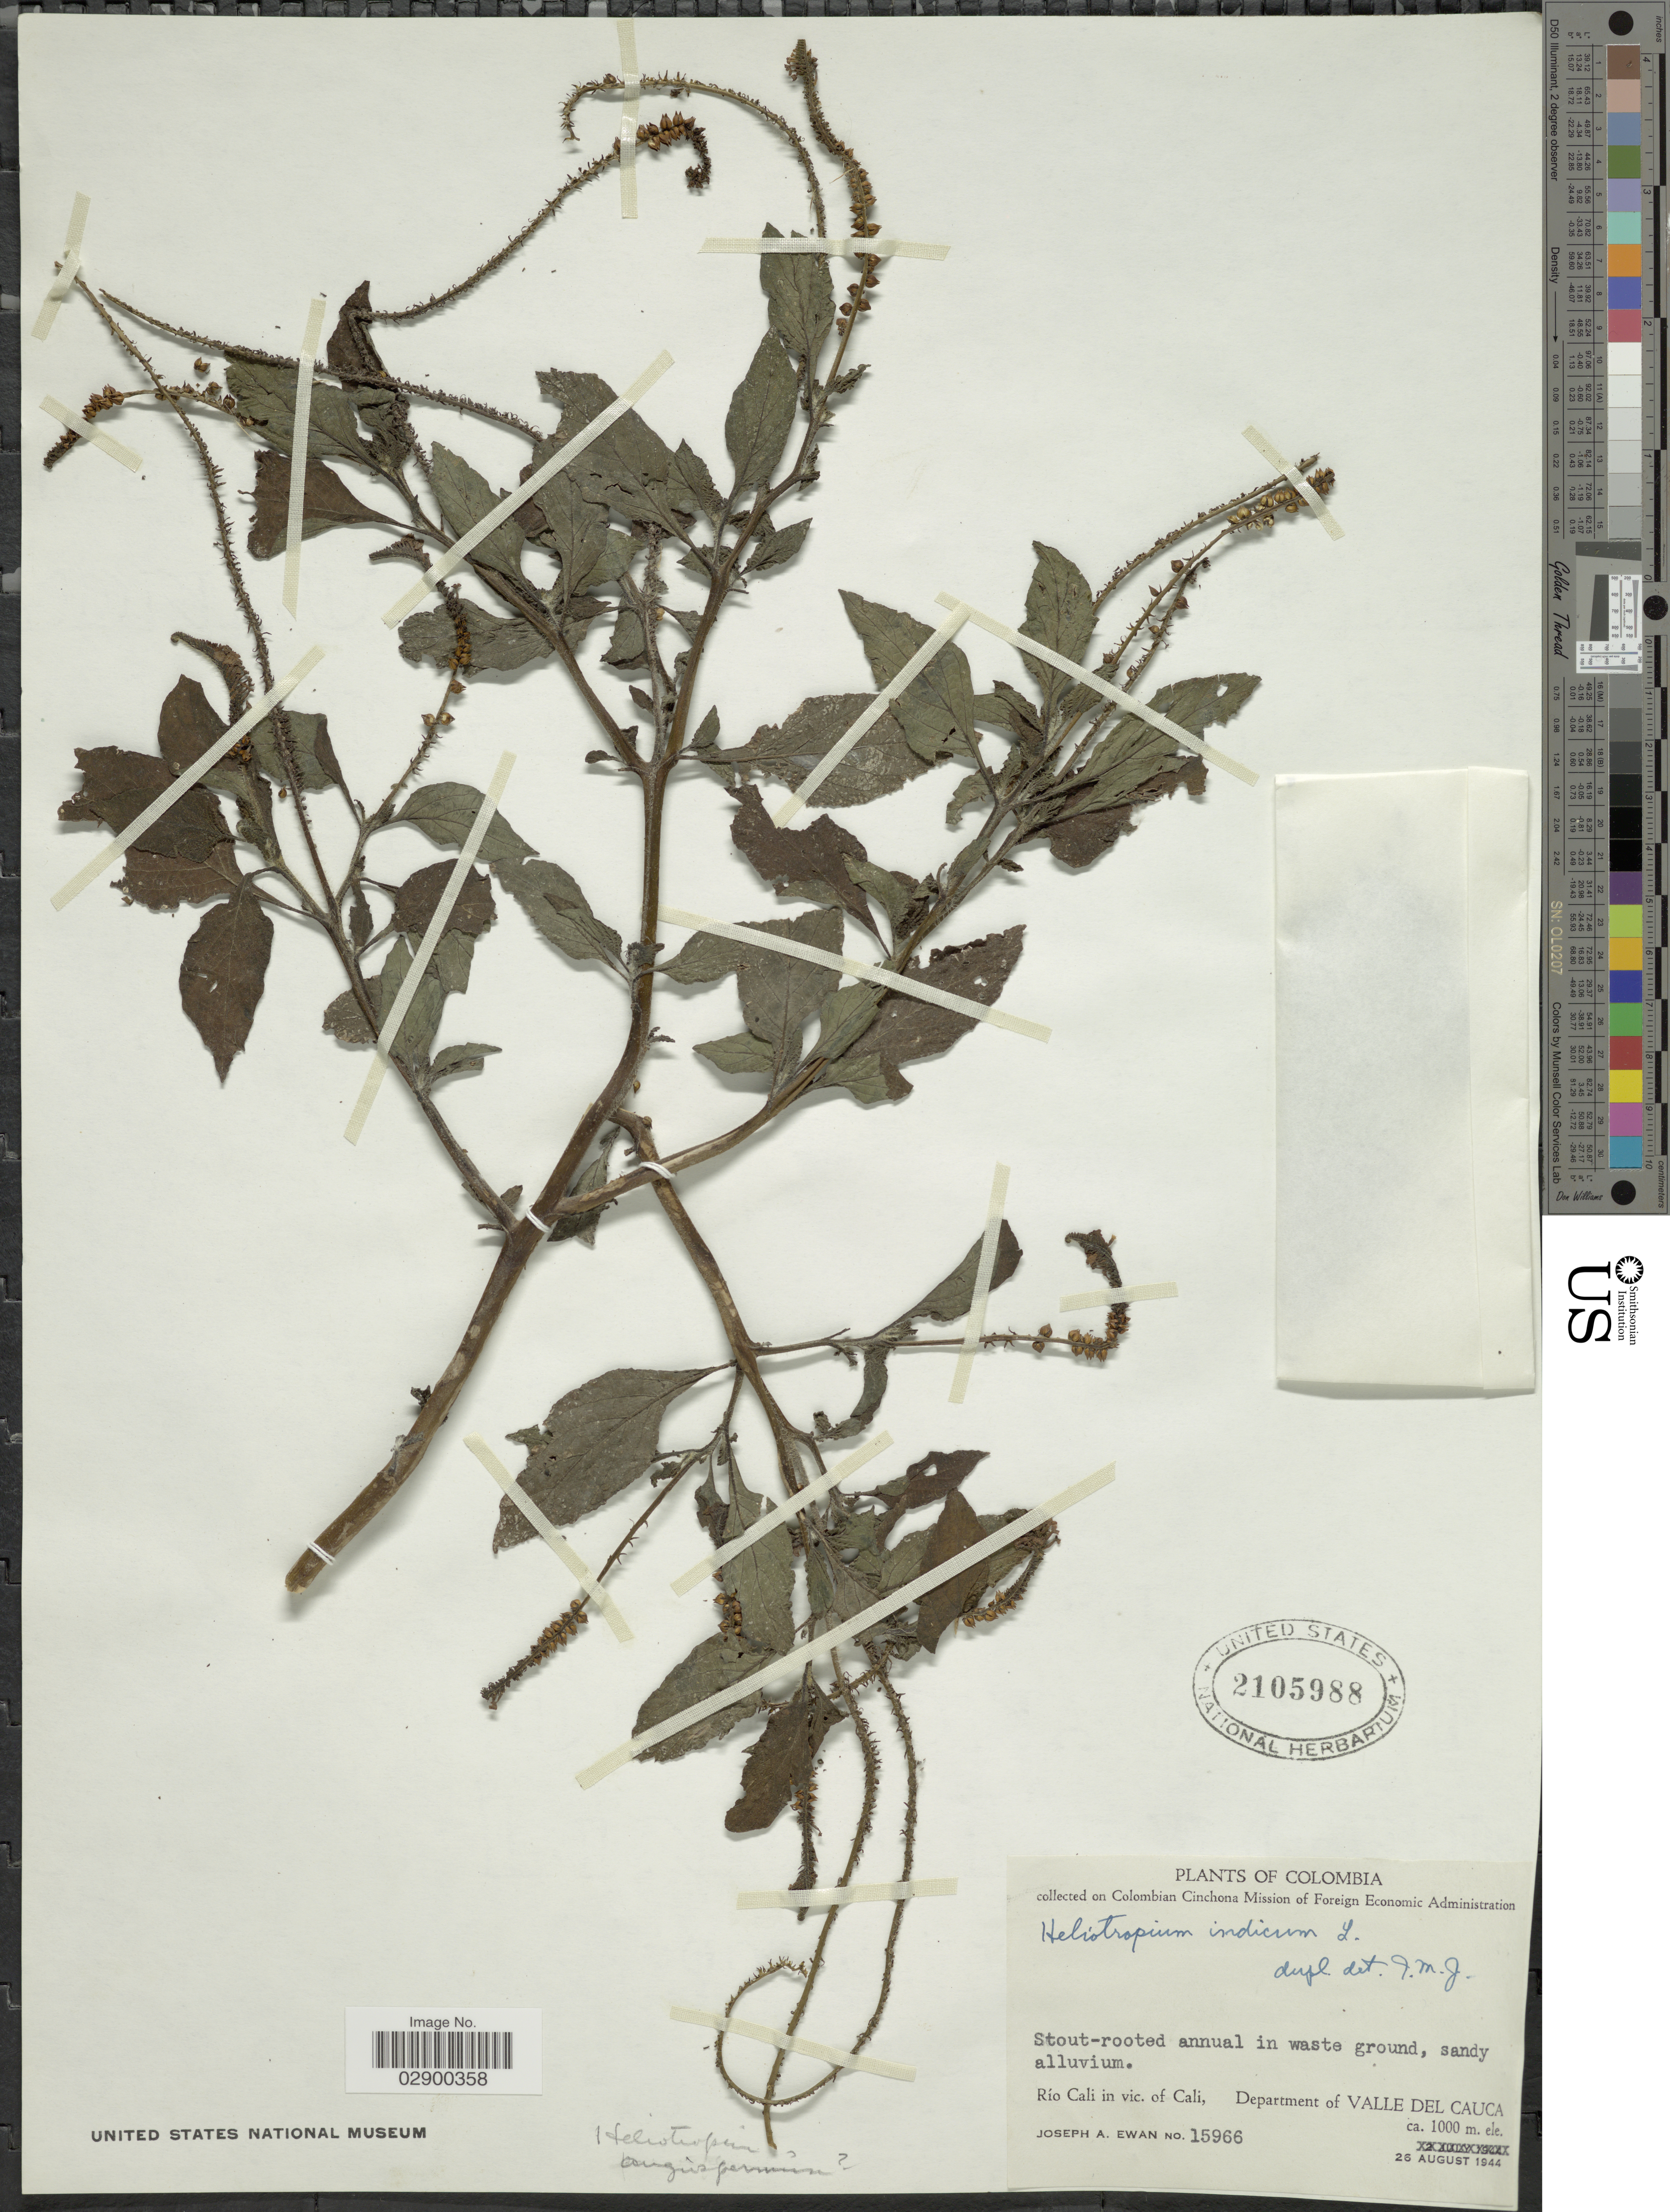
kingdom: Plantae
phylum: Tracheophyta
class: Magnoliopsida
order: Boraginales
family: Heliotropiaceae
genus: Heliotropium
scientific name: Heliotropium indicum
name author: L.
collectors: J. A. Ewan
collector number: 15966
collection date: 1944-08-26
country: Colombia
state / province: Cauca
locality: Río Cali in vic. of Cali, Department of Valle del Cauca.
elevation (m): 1000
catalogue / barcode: US 2105988